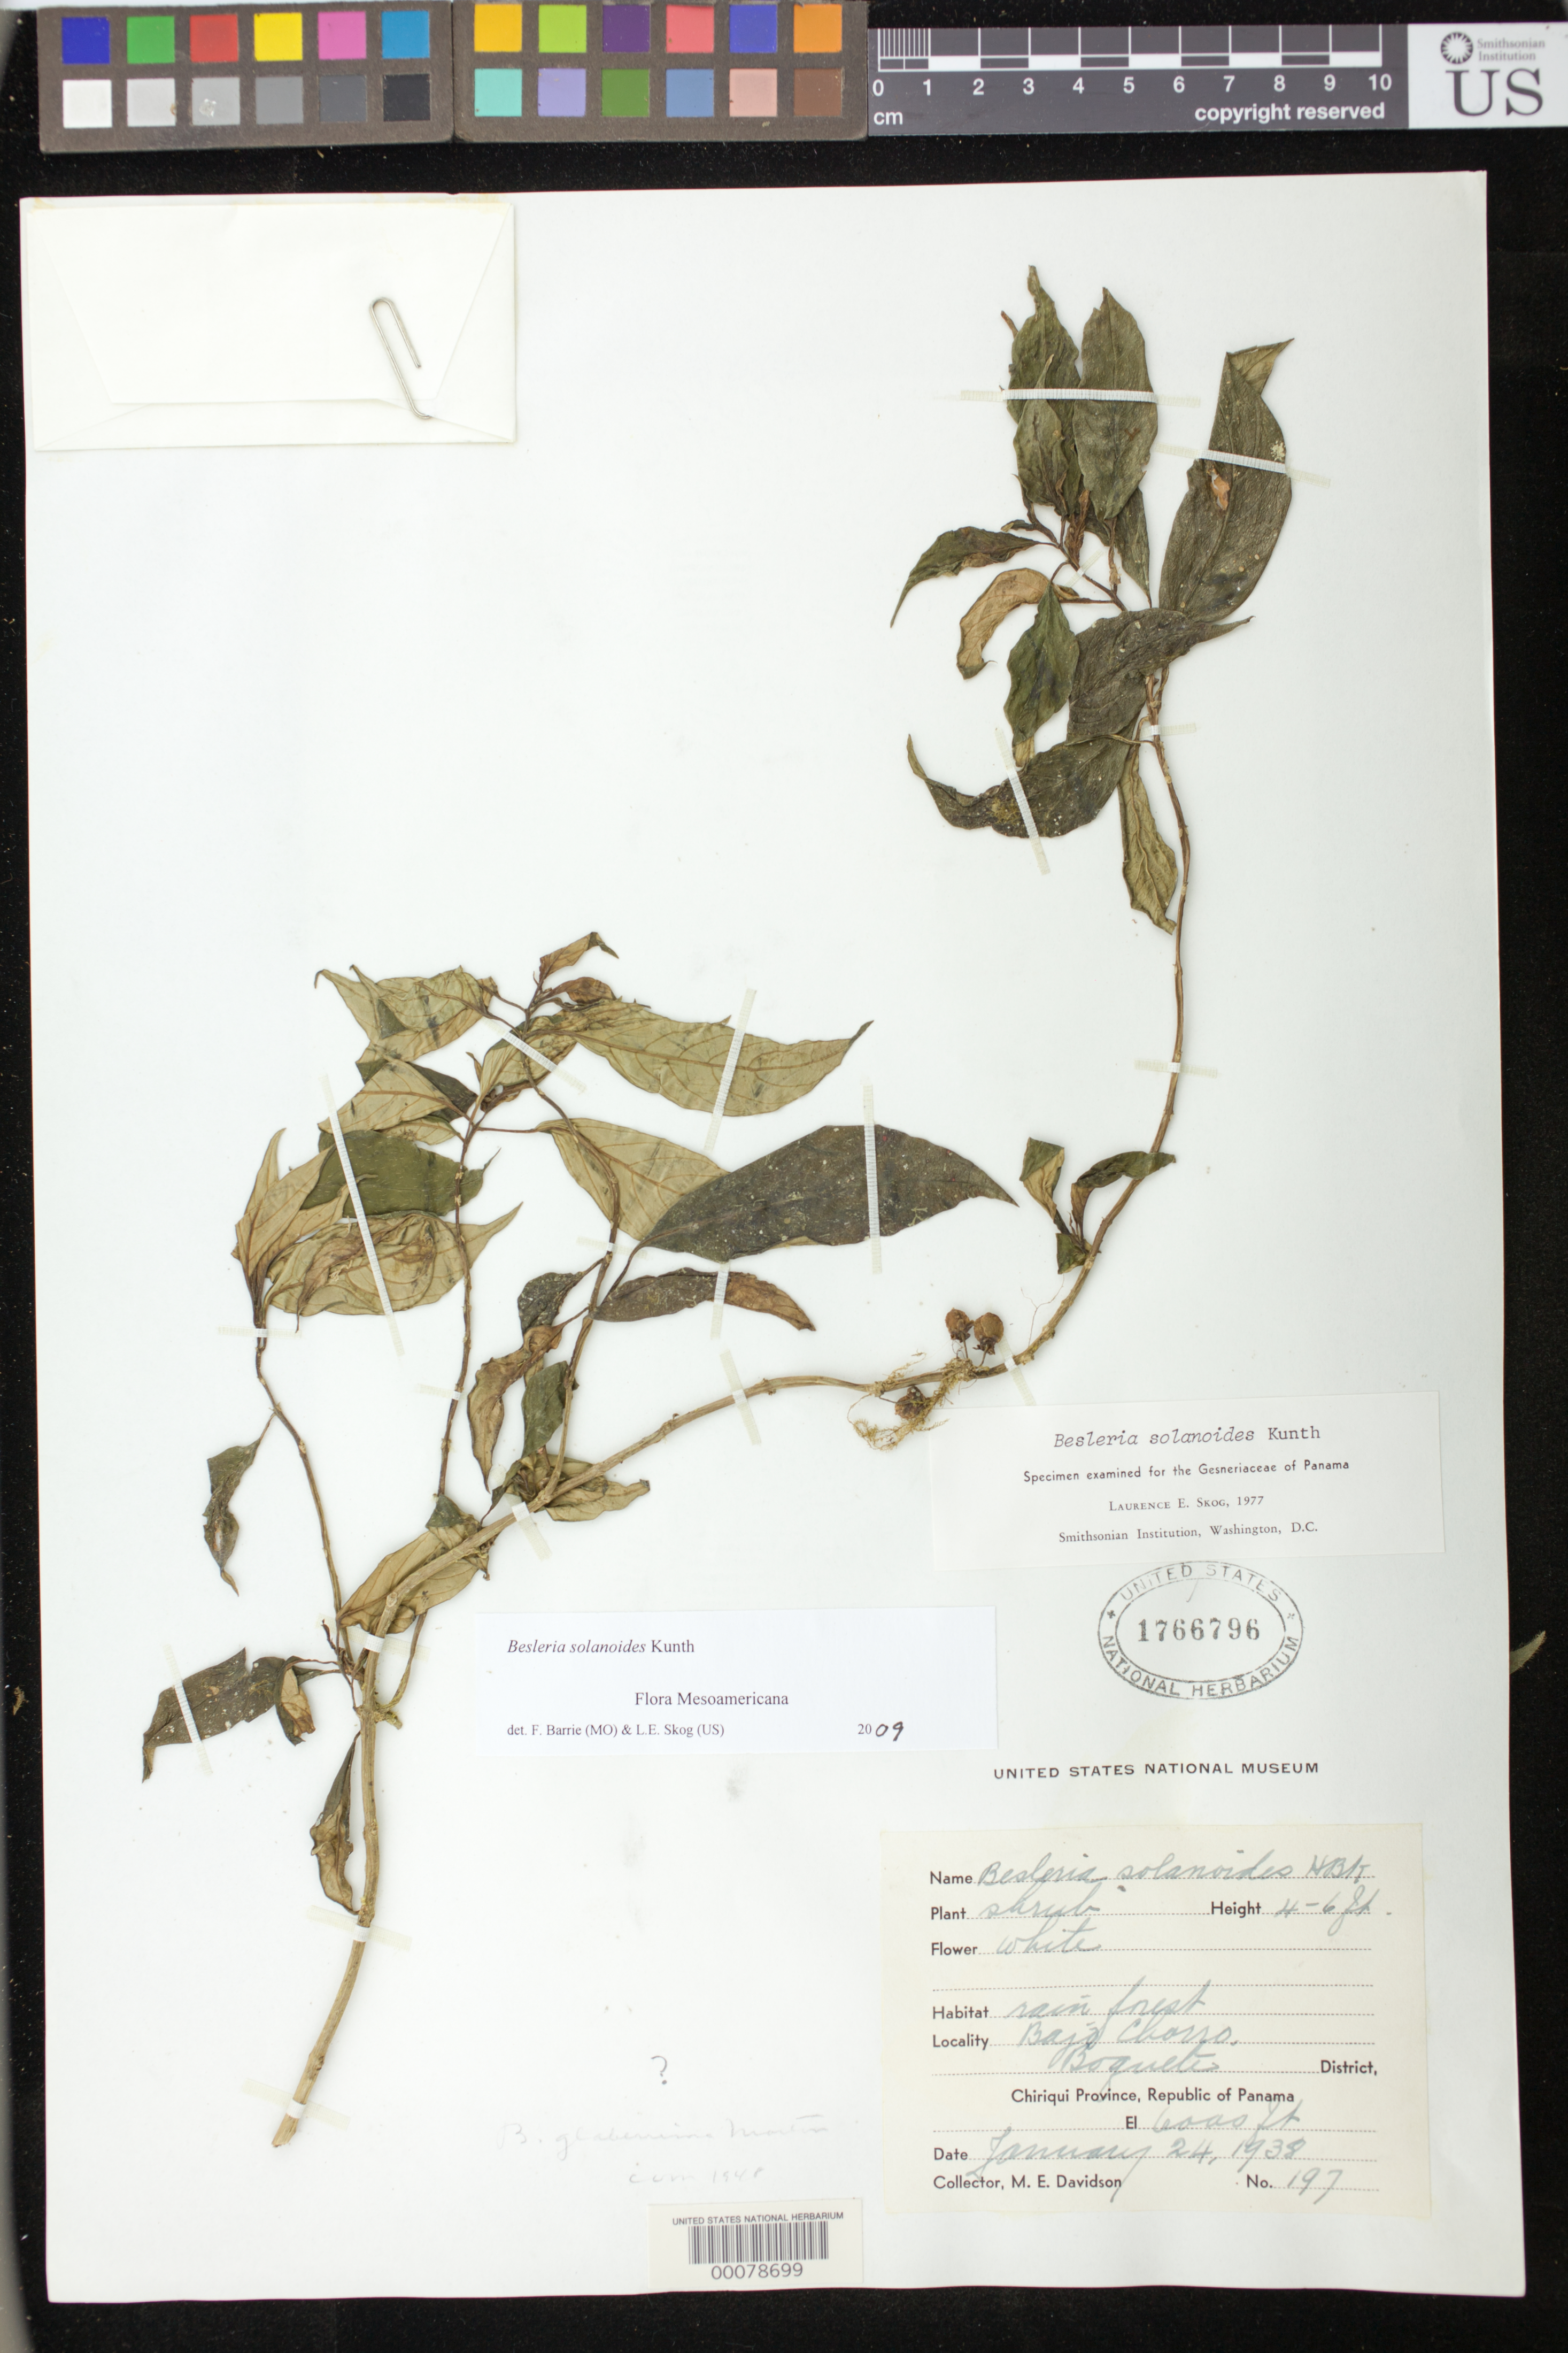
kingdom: Plantae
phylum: Tracheophyta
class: Magnoliopsida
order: Lamiales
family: Gesneriaceae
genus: Besleria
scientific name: Besleria solanoides var. solanoides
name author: Kunth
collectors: M. E. Davidson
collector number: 197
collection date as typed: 24 Jan 1938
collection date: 1938-01-24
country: Panama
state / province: Chiriquí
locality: Bajo Chorro, Boquete District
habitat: Rain forest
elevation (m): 1829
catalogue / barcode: US 1766796